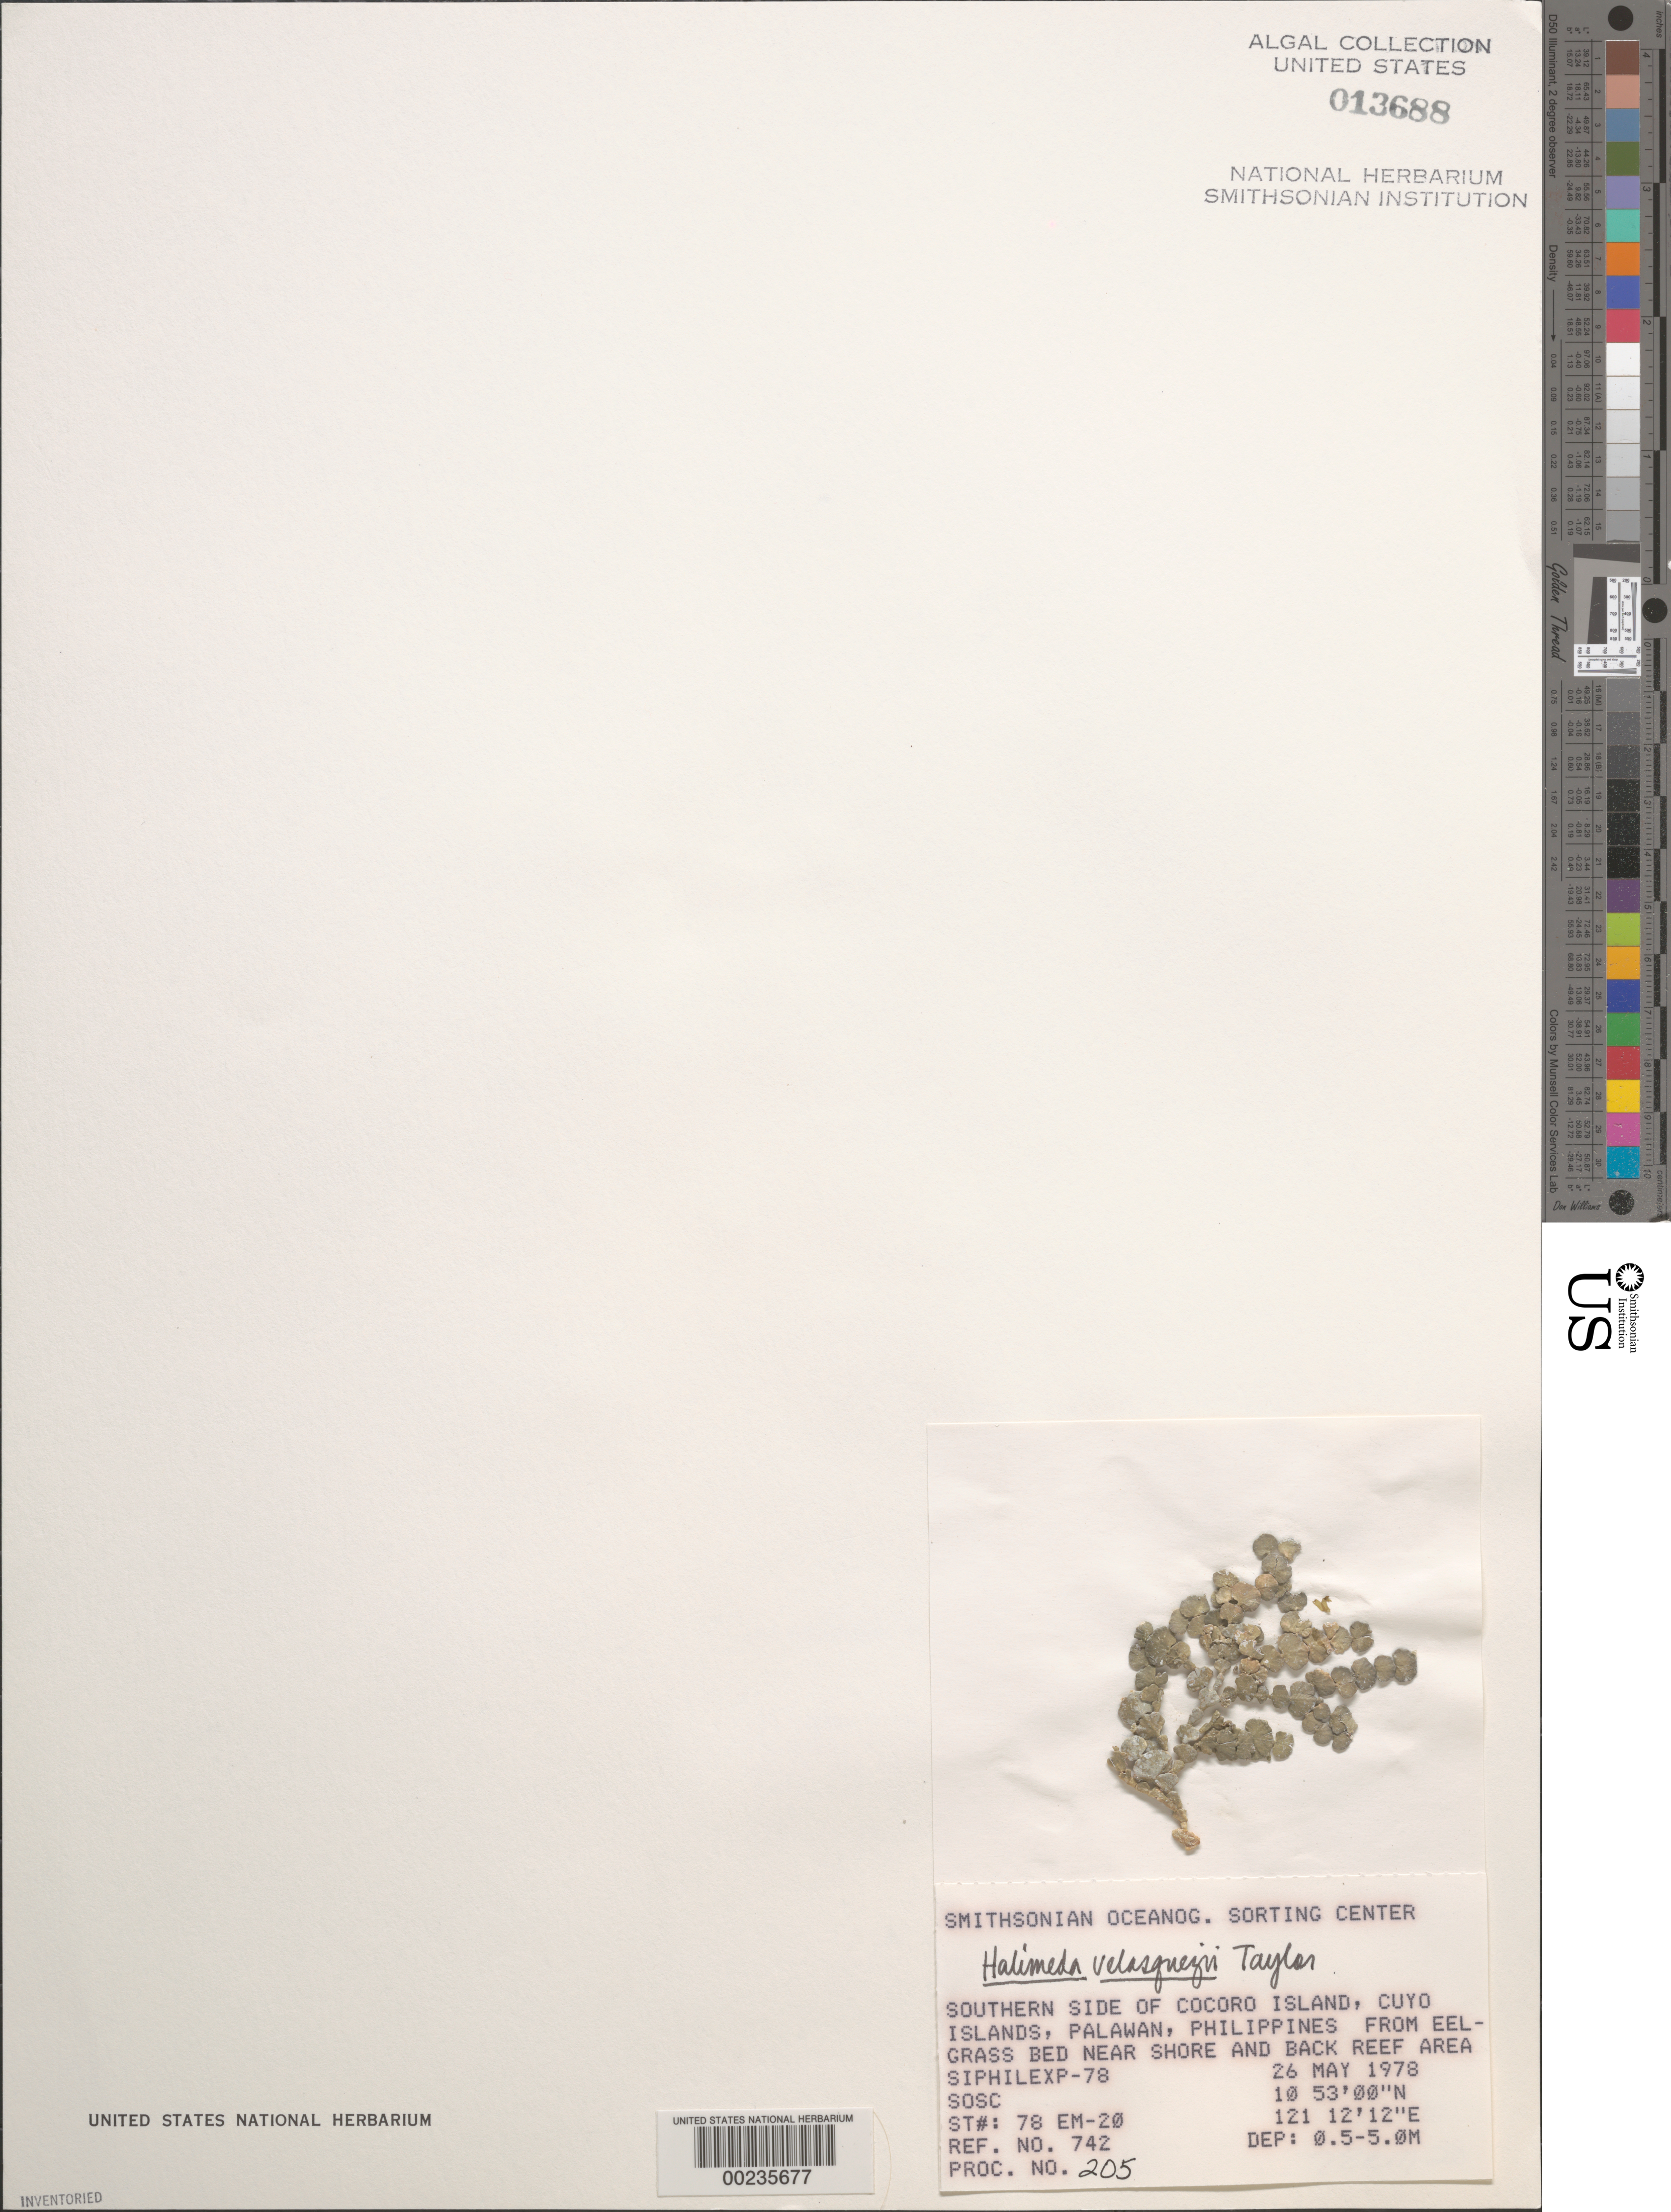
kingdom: Plantae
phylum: Chlorophyta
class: Ulvophyceae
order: Bryopsidales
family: Halimedaceae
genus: Halimeda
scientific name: Halimeda velasquezii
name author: W.R. Taylor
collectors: SOSC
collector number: Station 78 Em-20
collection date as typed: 26 May 1978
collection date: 1978-05-26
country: Philippines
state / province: Mimaropa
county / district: Palawan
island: Cocoro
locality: Southern side of island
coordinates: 10 53' 00" N, 121 12' 12" E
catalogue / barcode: US 13688